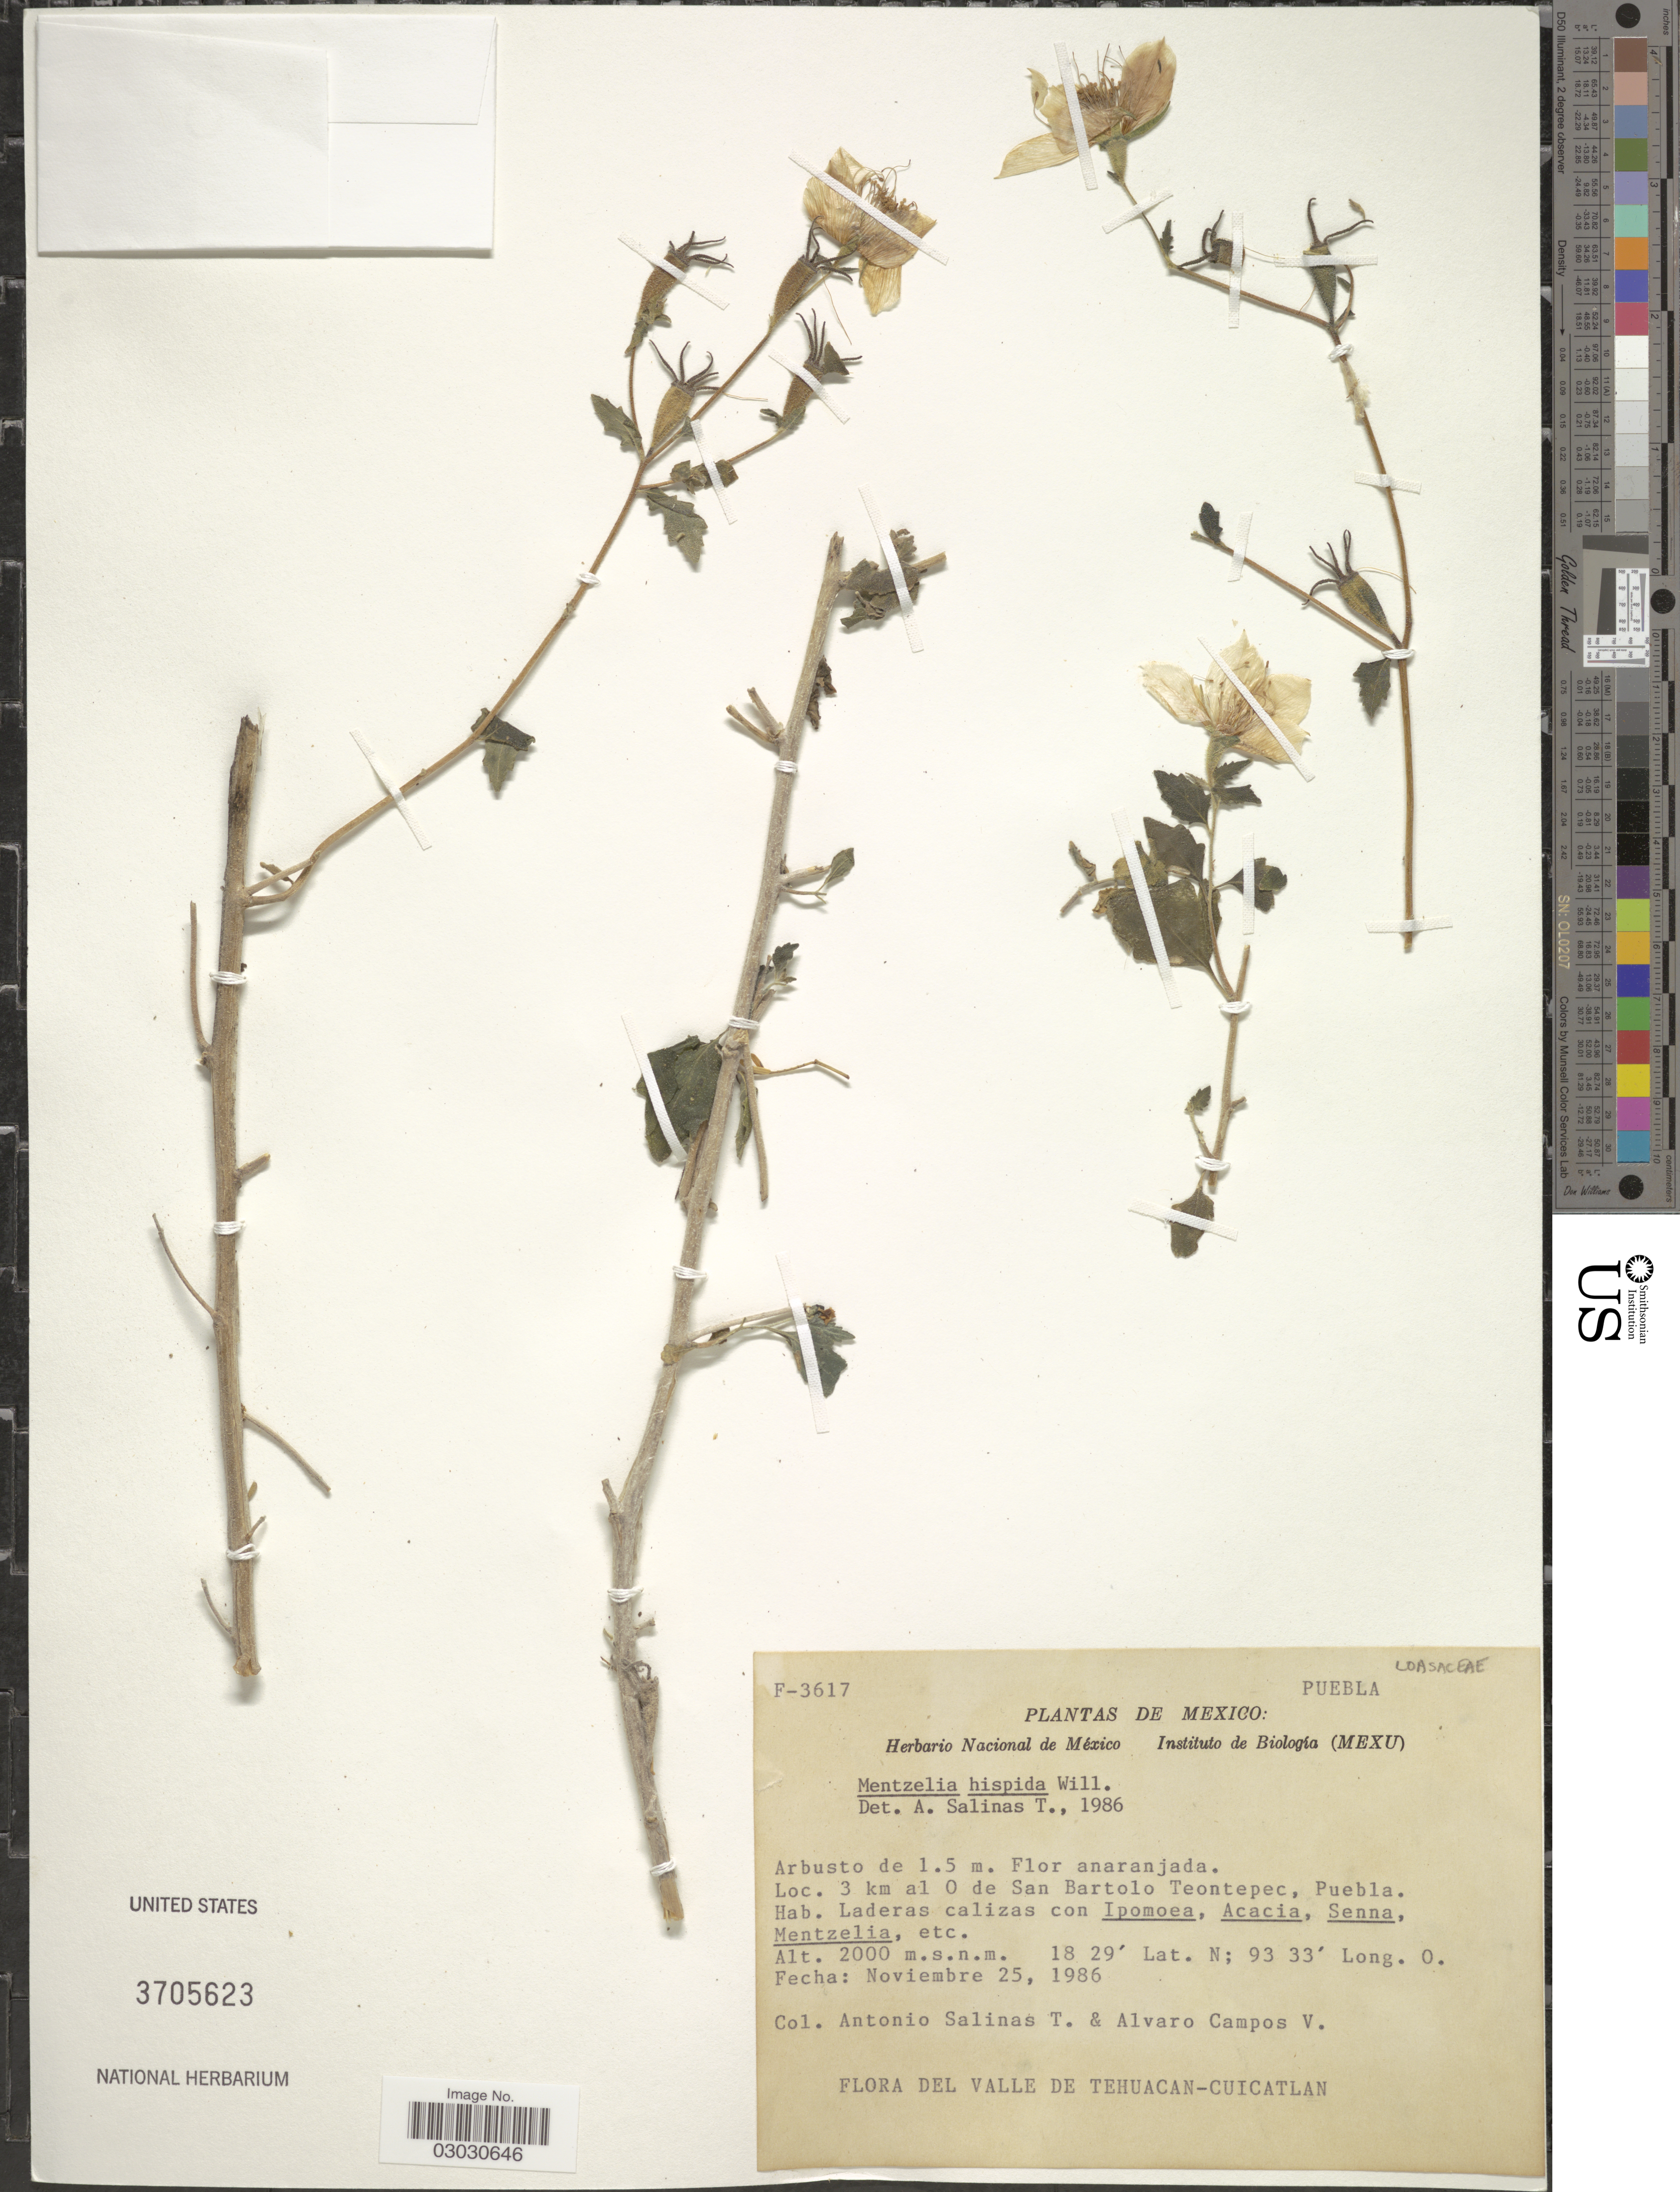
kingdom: Plantae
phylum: Tracheophyta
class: Magnoliopsida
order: Cornales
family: Loasaceae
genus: Mentzelia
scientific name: Mentzelia hispida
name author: Willd.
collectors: A. Salinas T. & A. Campos V.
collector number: F-3617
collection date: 1986-11-25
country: Mexico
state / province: Puebla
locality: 3 km al 0 de San Bartolo Teontepec, Puebla.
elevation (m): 2000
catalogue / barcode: US 3705623